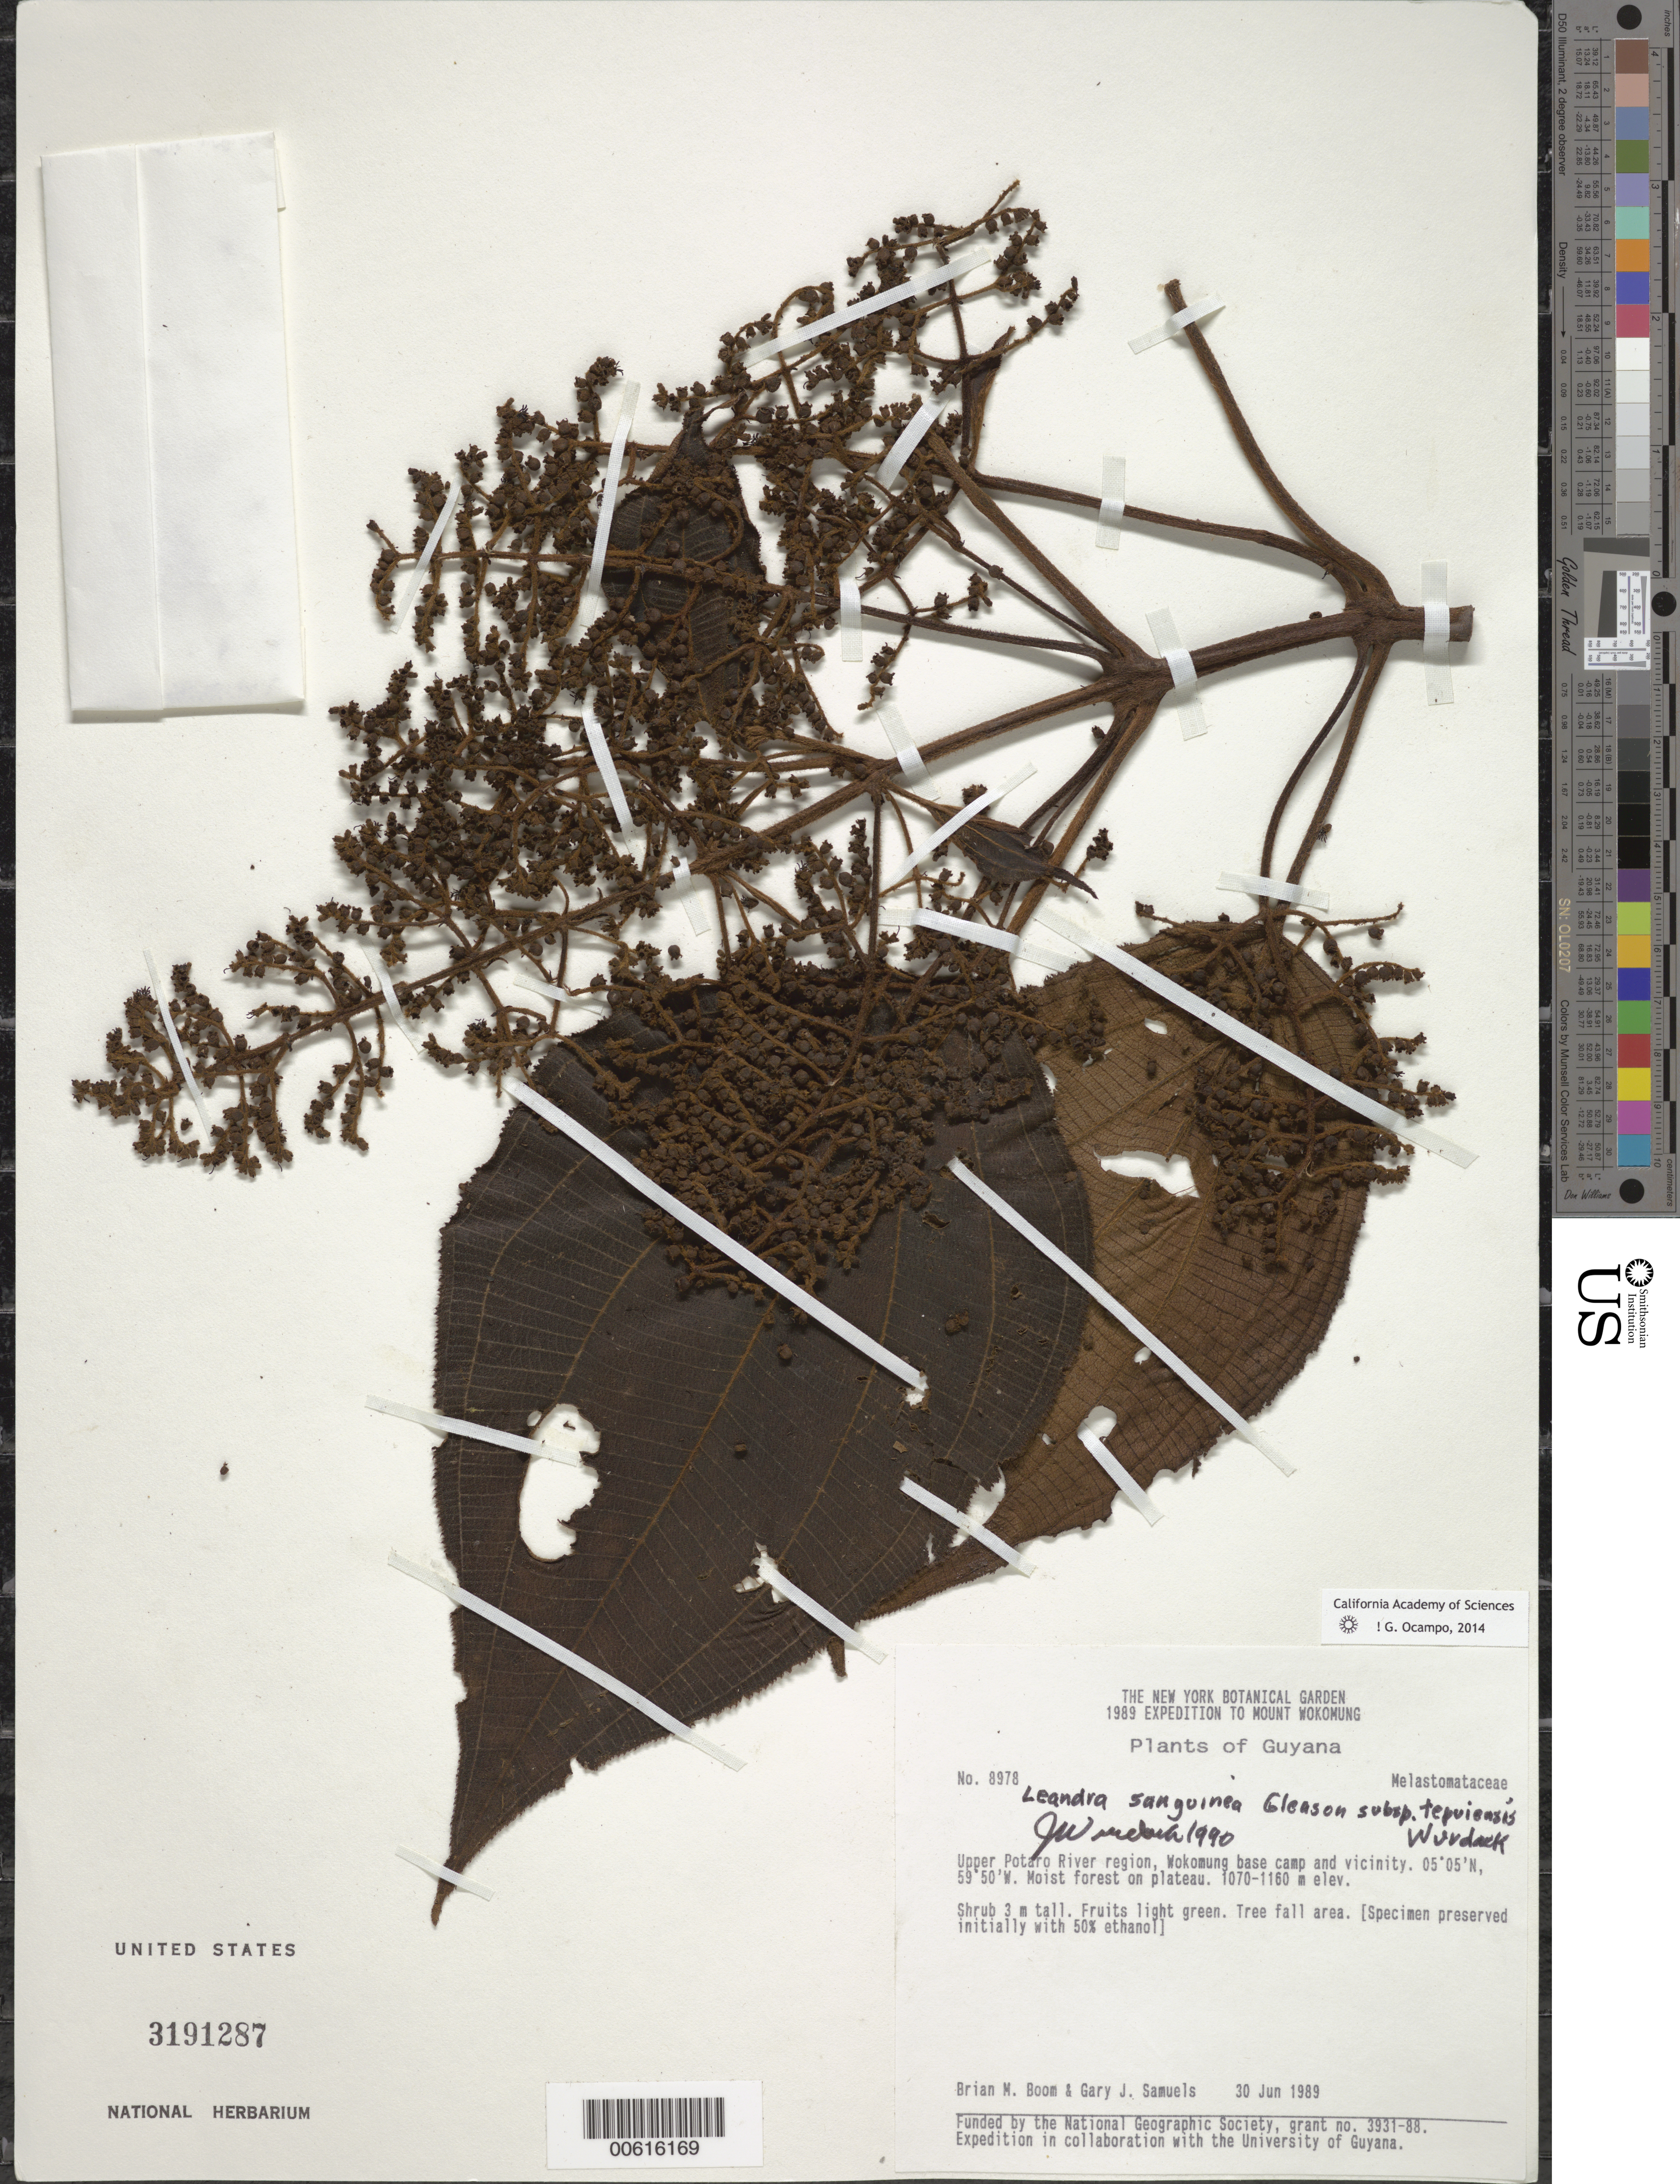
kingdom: Plantae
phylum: Tracheophyta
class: Magnoliopsida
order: Myrtales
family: Melastomataceae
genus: Leandra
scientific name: Leandra sanguinea subsp. tepuiensis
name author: Wurdack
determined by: Wurdack, John J., (US), US (UNITED STATES)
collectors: B. M. Boom & G. Samuels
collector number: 8978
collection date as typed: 30-Jun-89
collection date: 1989-06-30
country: Guyana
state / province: Potaro-Siparuni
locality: Wokomung, base camp & vic., upper Potaro River region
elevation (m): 1070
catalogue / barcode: US 3191287